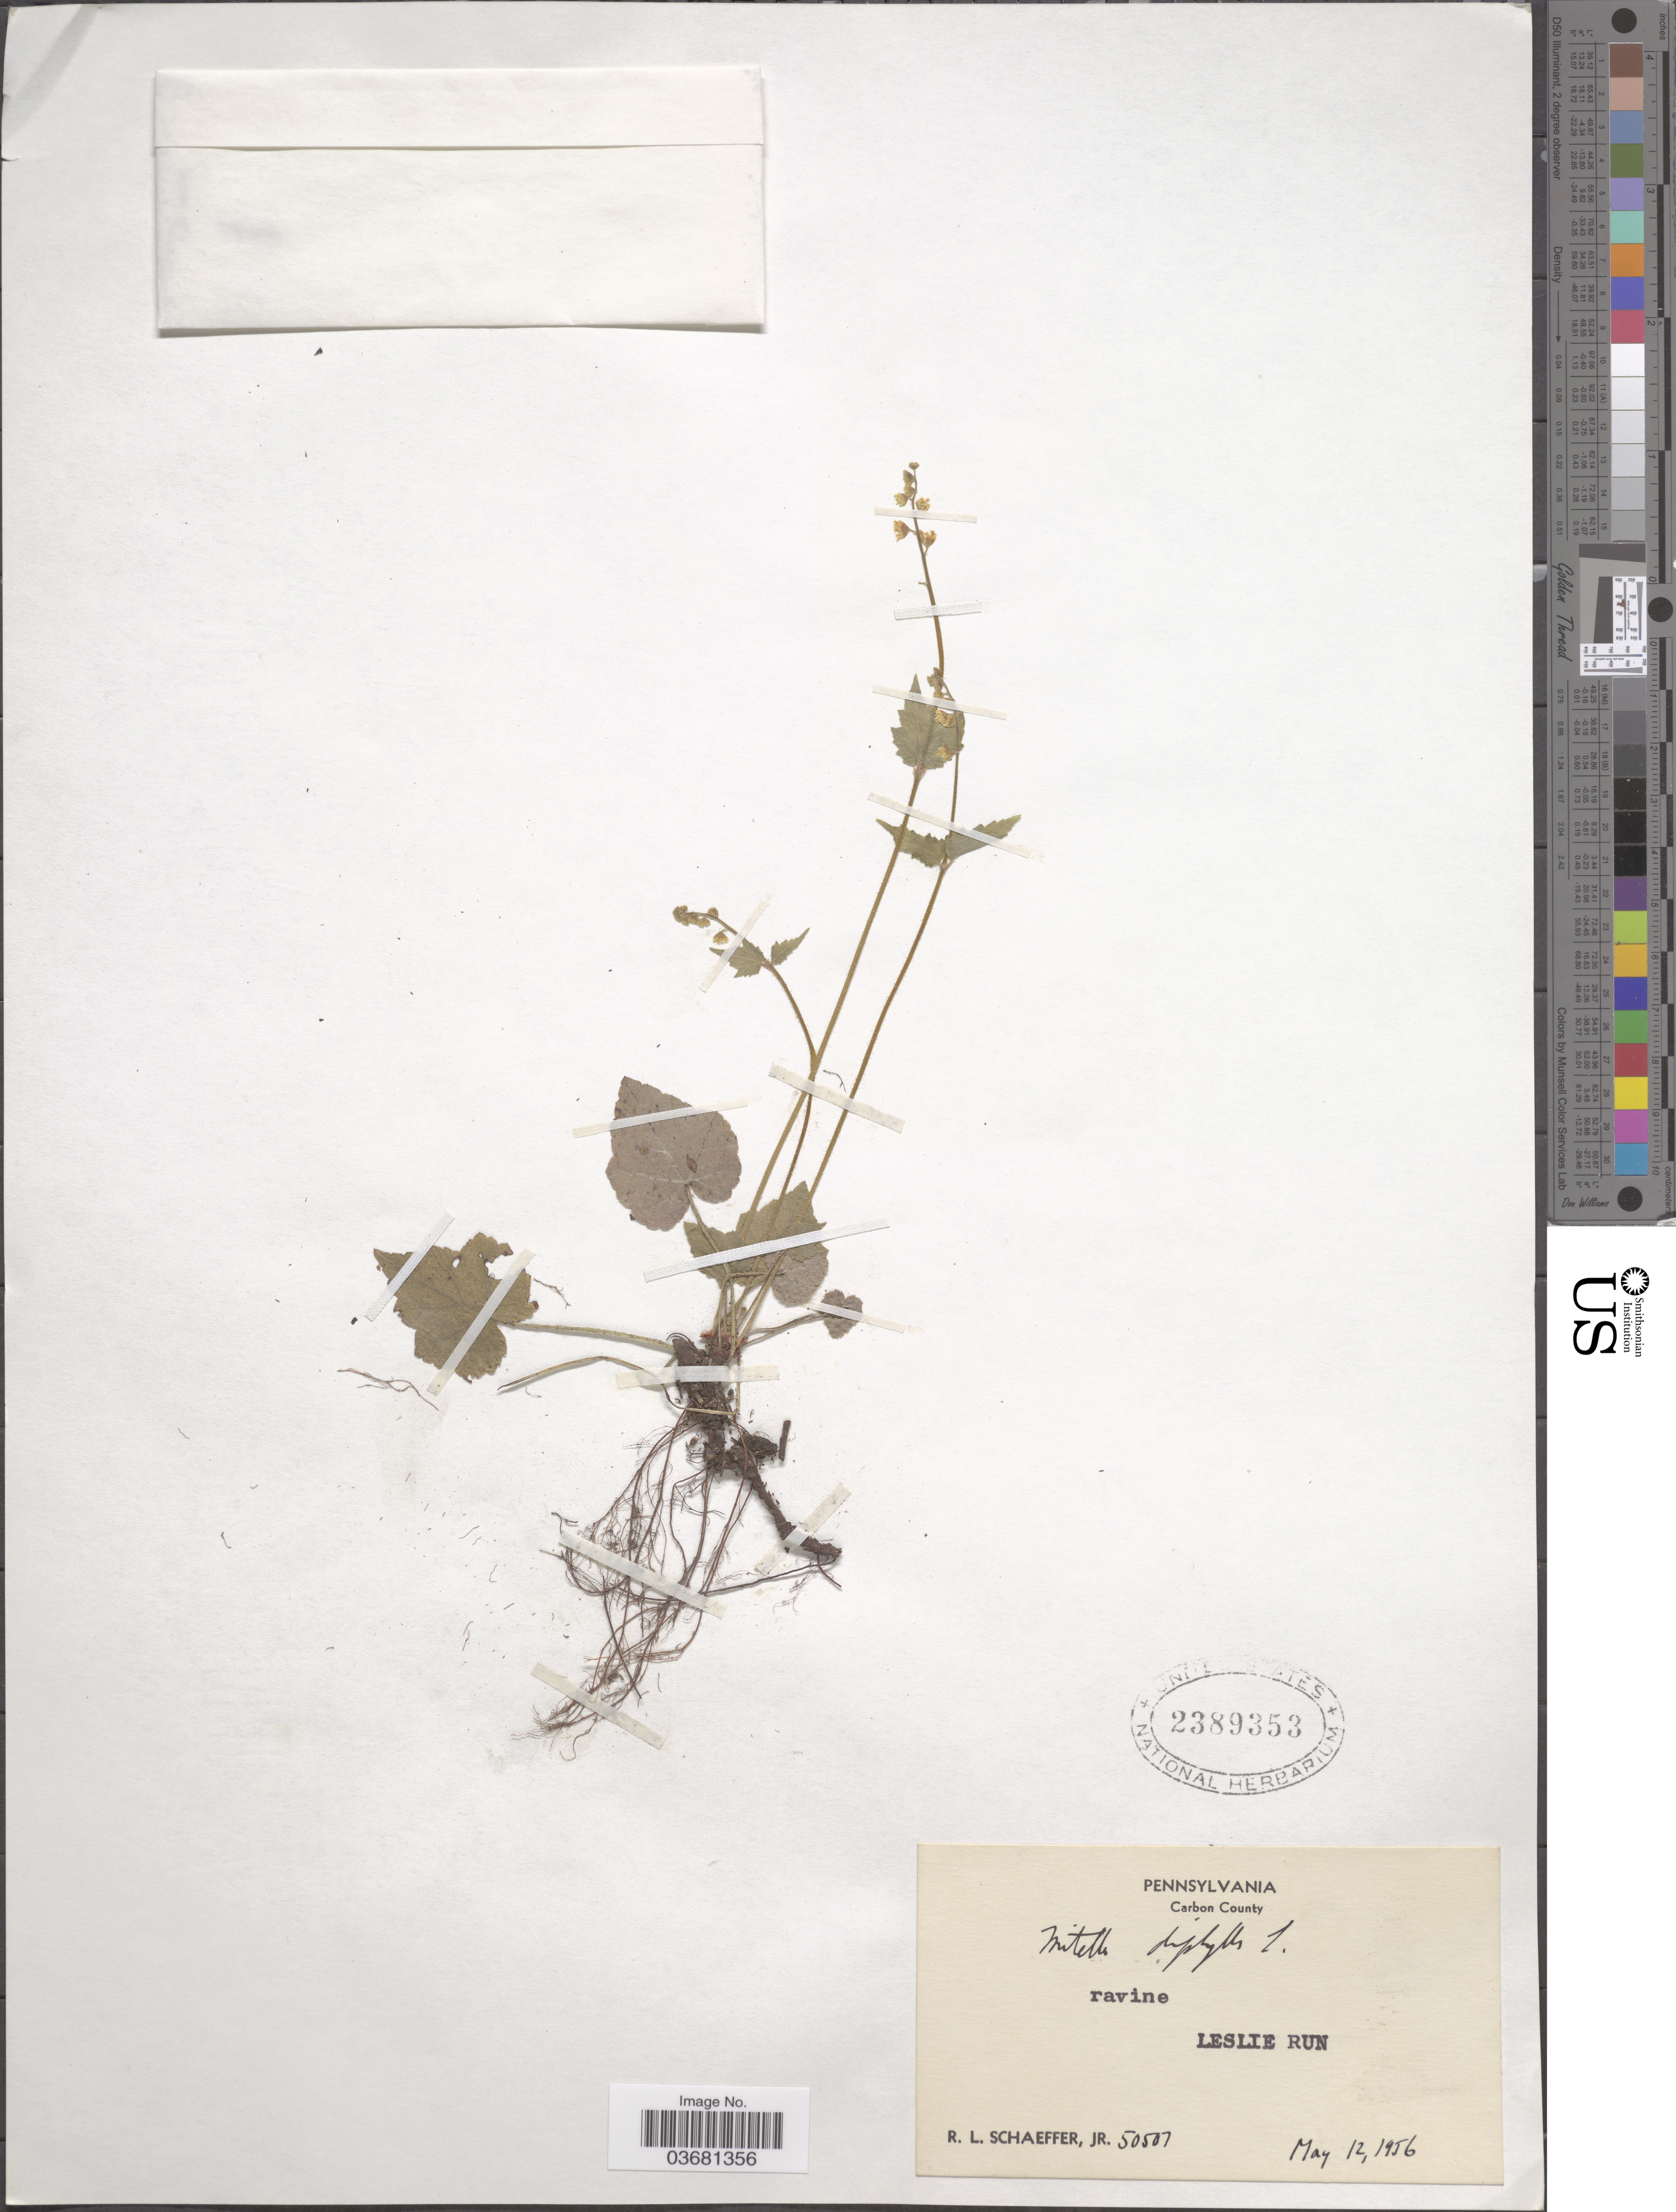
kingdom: Plantae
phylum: Tracheophyta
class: Magnoliopsida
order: Saxifragales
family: Saxifragaceae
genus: Mitella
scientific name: Mitella diphylla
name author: L.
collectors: R. L. Schaeffer Jr.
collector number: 50507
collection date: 1956-05-12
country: United States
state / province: Pennsylvania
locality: Carbon County. Leslie Run.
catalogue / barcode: US 2389353